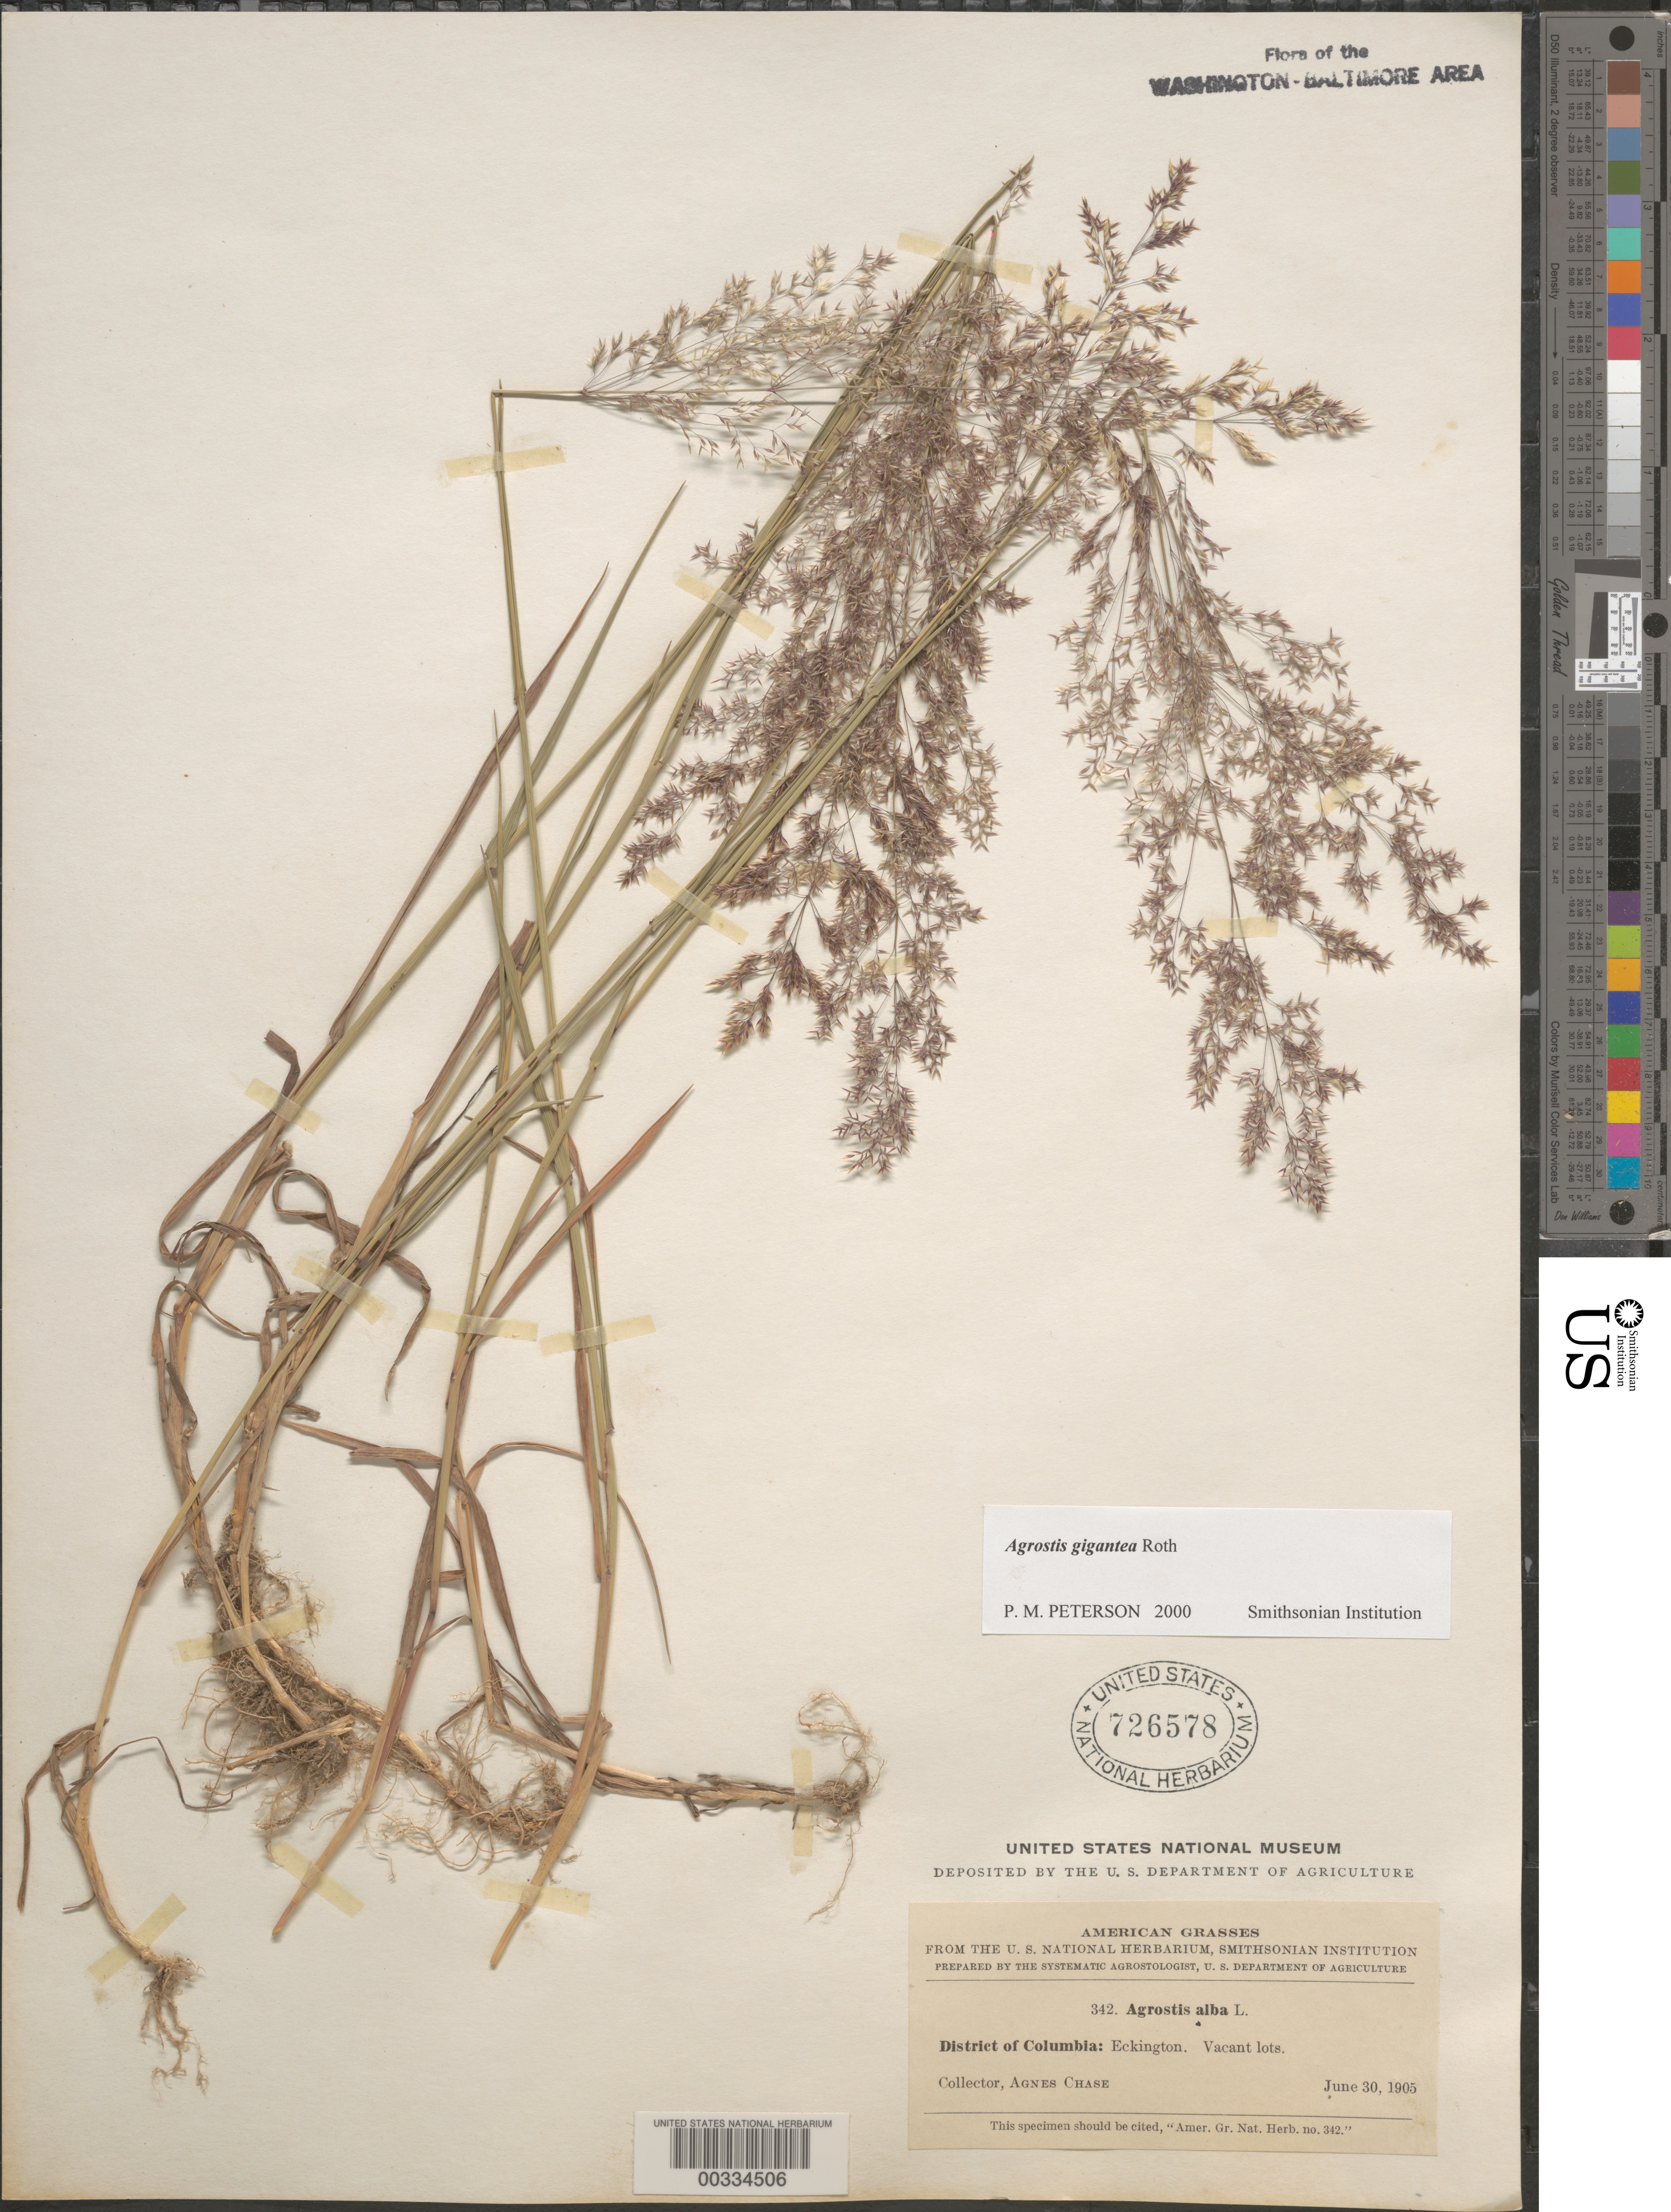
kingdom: Plantae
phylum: Tracheophyta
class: Liliopsida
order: Poales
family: Poaceae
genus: Agrostis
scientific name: Agrostis gigantea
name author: Roth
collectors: A. Chase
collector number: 342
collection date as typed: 30 Jun 1905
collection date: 1905-06-30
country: United States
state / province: District of Columbia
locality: Eckington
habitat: Vacant lots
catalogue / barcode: US 726578